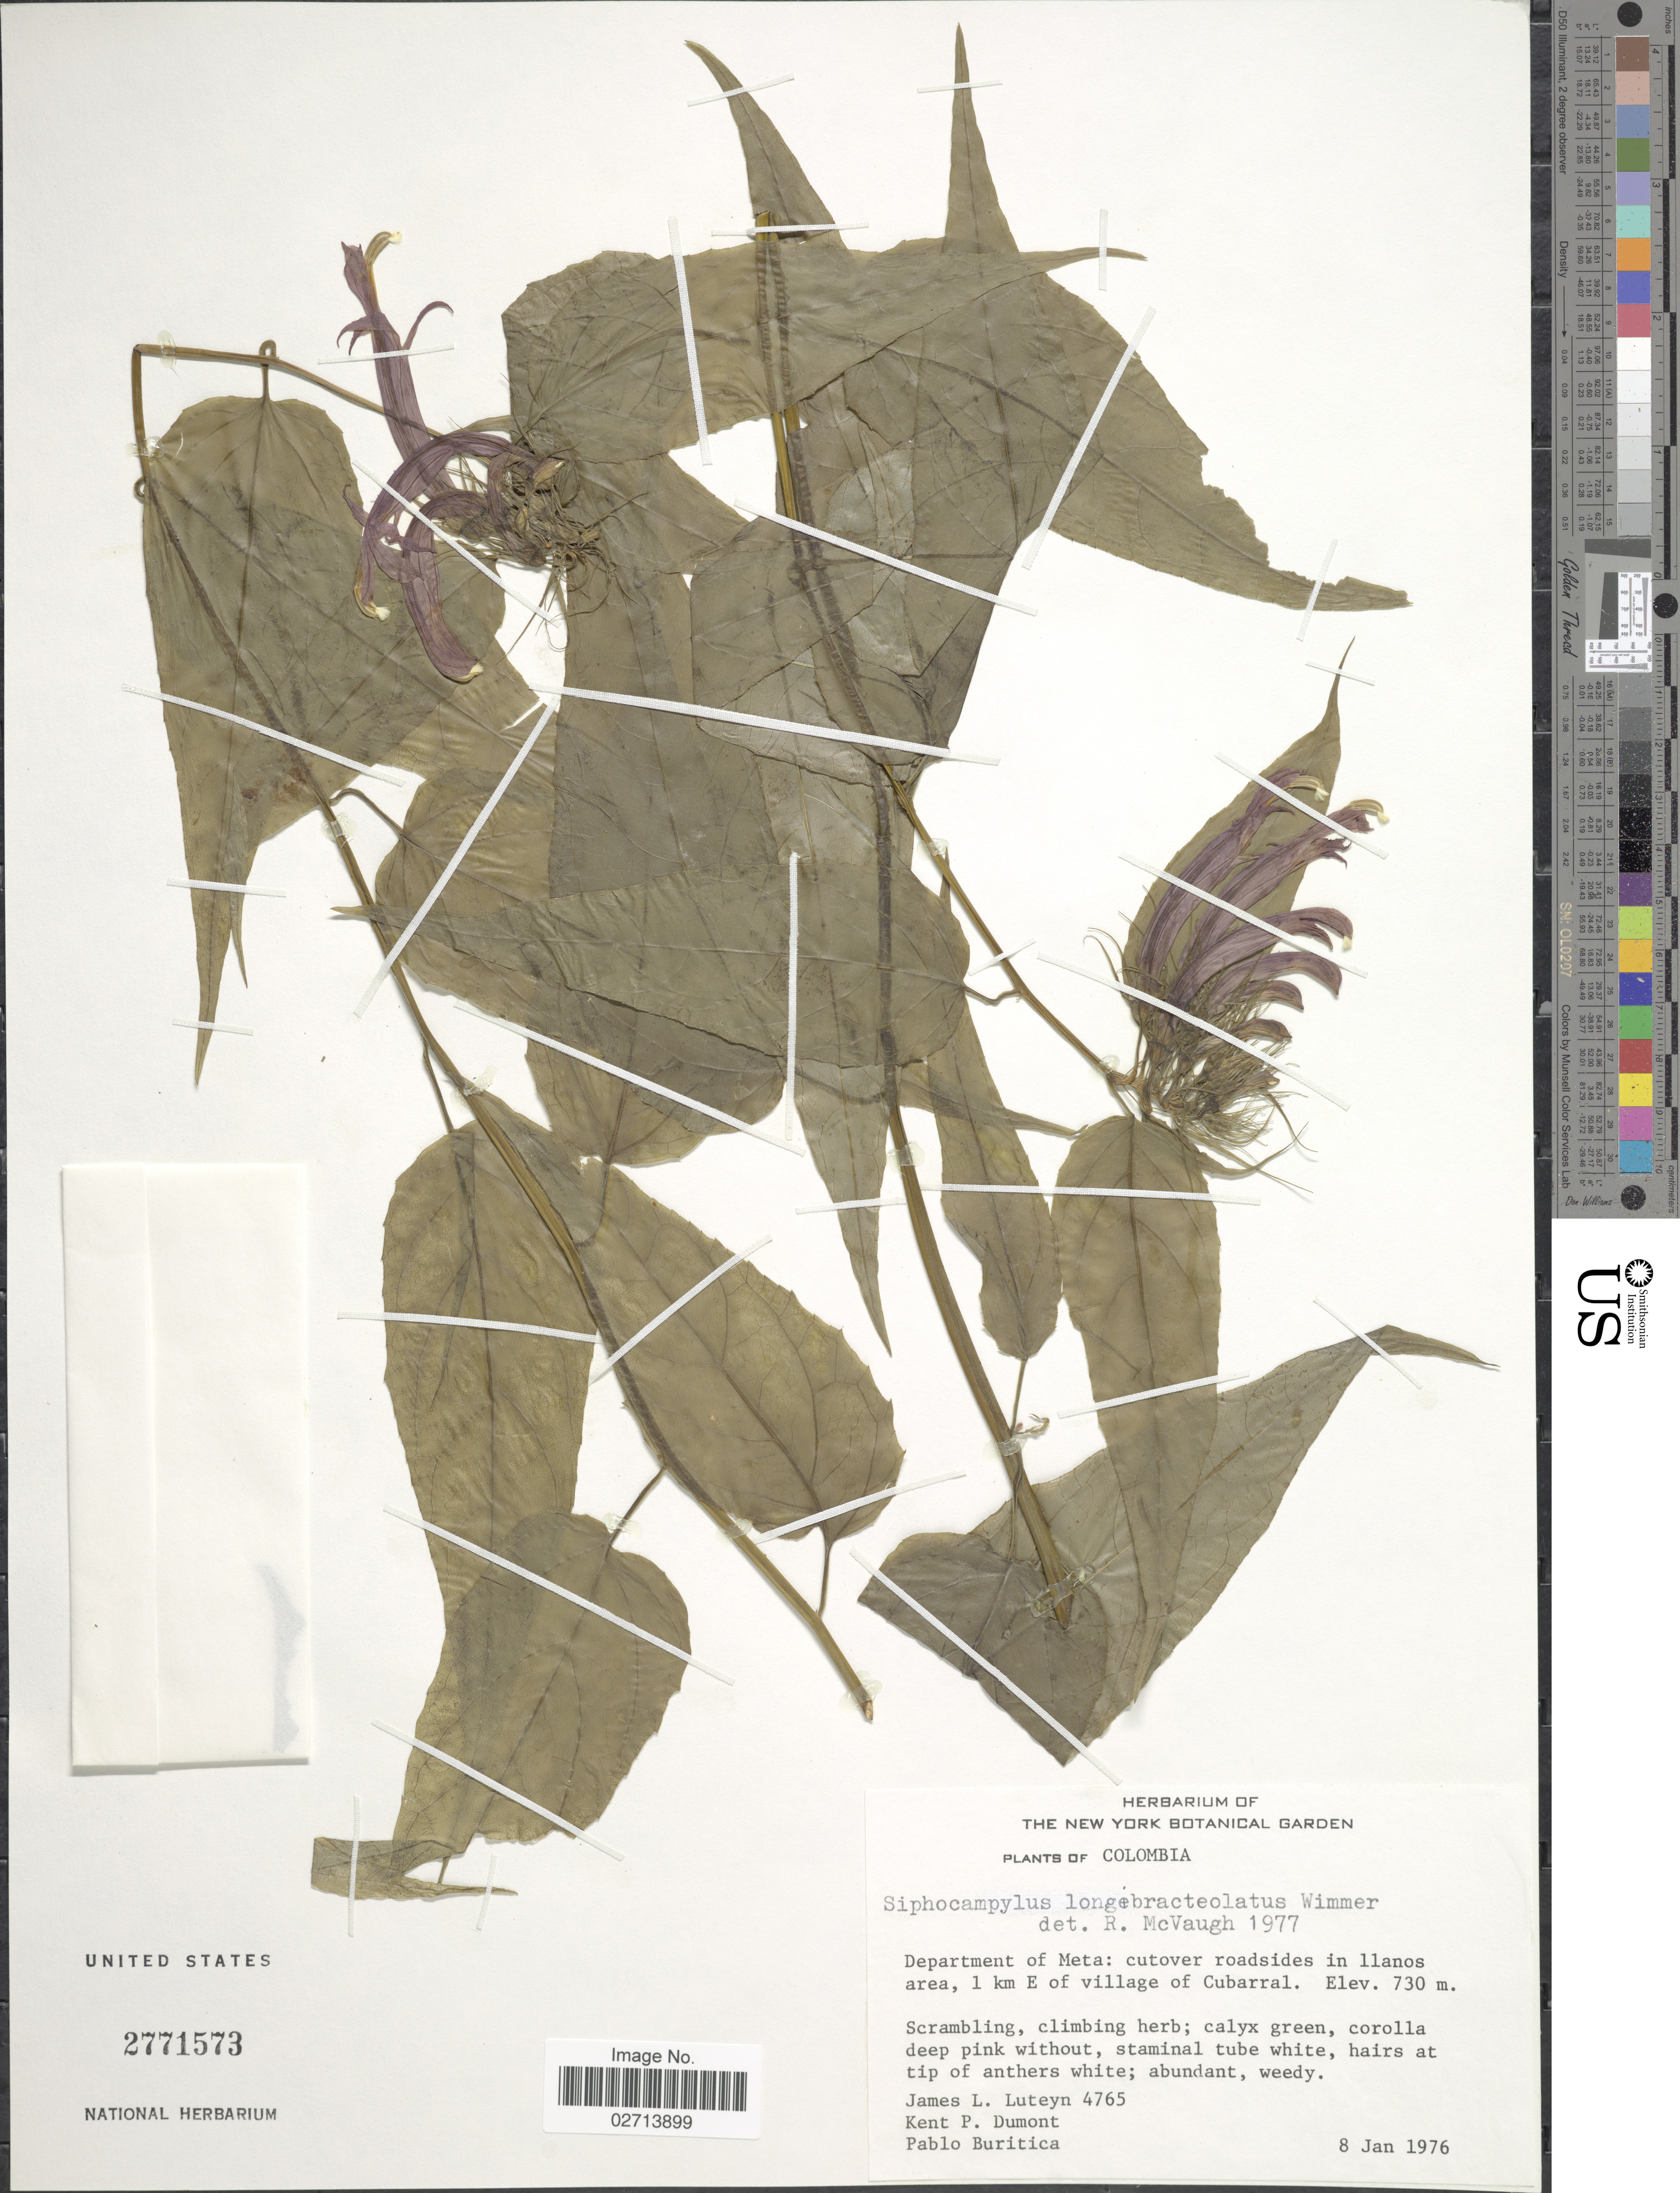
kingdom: Plantae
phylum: Tracheophyta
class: Magnoliopsida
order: Asterales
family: Campanulaceae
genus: Siphocampylus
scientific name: Siphocampylus longebracteolatus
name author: E. Wimm.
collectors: J. L. Luteyn, K. P. Dumont & P. Buritica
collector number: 4765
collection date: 1976-01-08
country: Colombia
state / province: Meta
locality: Department of Meta: cutover roadsides in llanos area, 1 km E of village of Cubarral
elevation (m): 730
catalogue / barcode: US 2771573